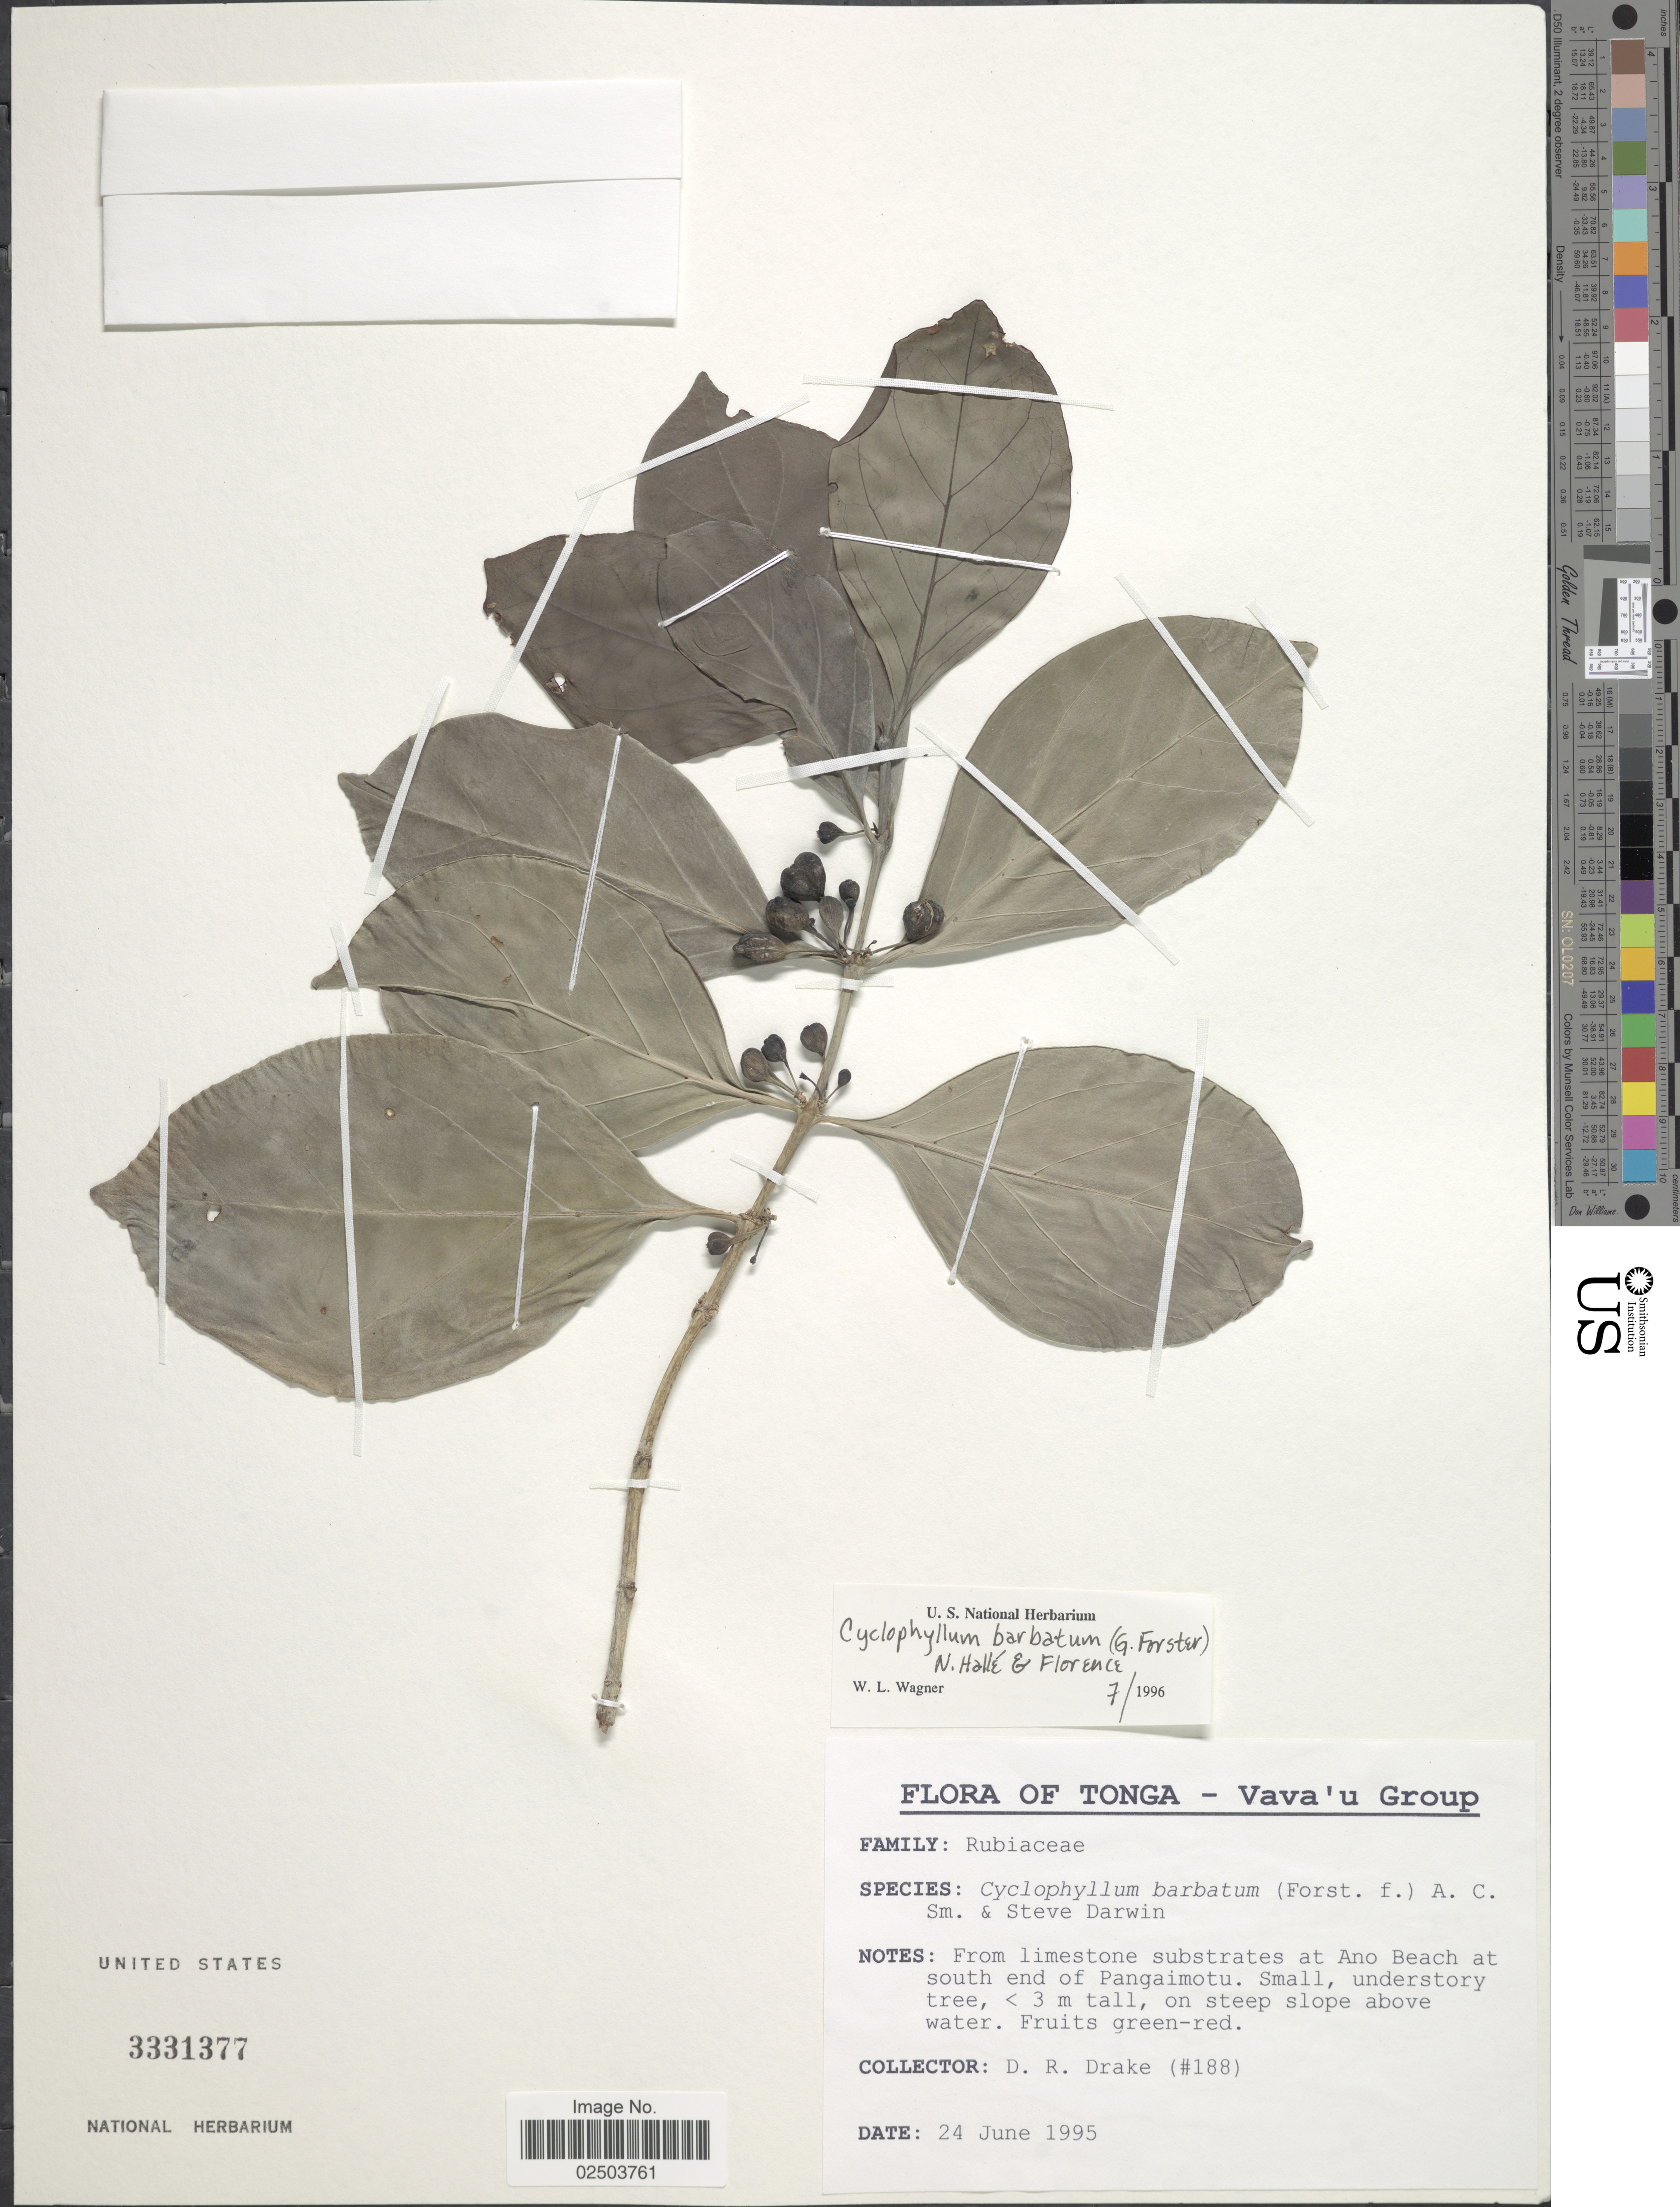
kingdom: Plantae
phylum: Tracheophyta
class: Magnoliopsida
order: Gentianales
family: Rubiaceae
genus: Canthium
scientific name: Canthium barbatum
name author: (G. Forst.) Seem.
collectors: D.R. Drake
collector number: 188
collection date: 1995-06-24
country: Tonga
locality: Vava'u Group. From limestone substrates at Ano Beach at south end of Pangaimotu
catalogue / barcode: US 3331377